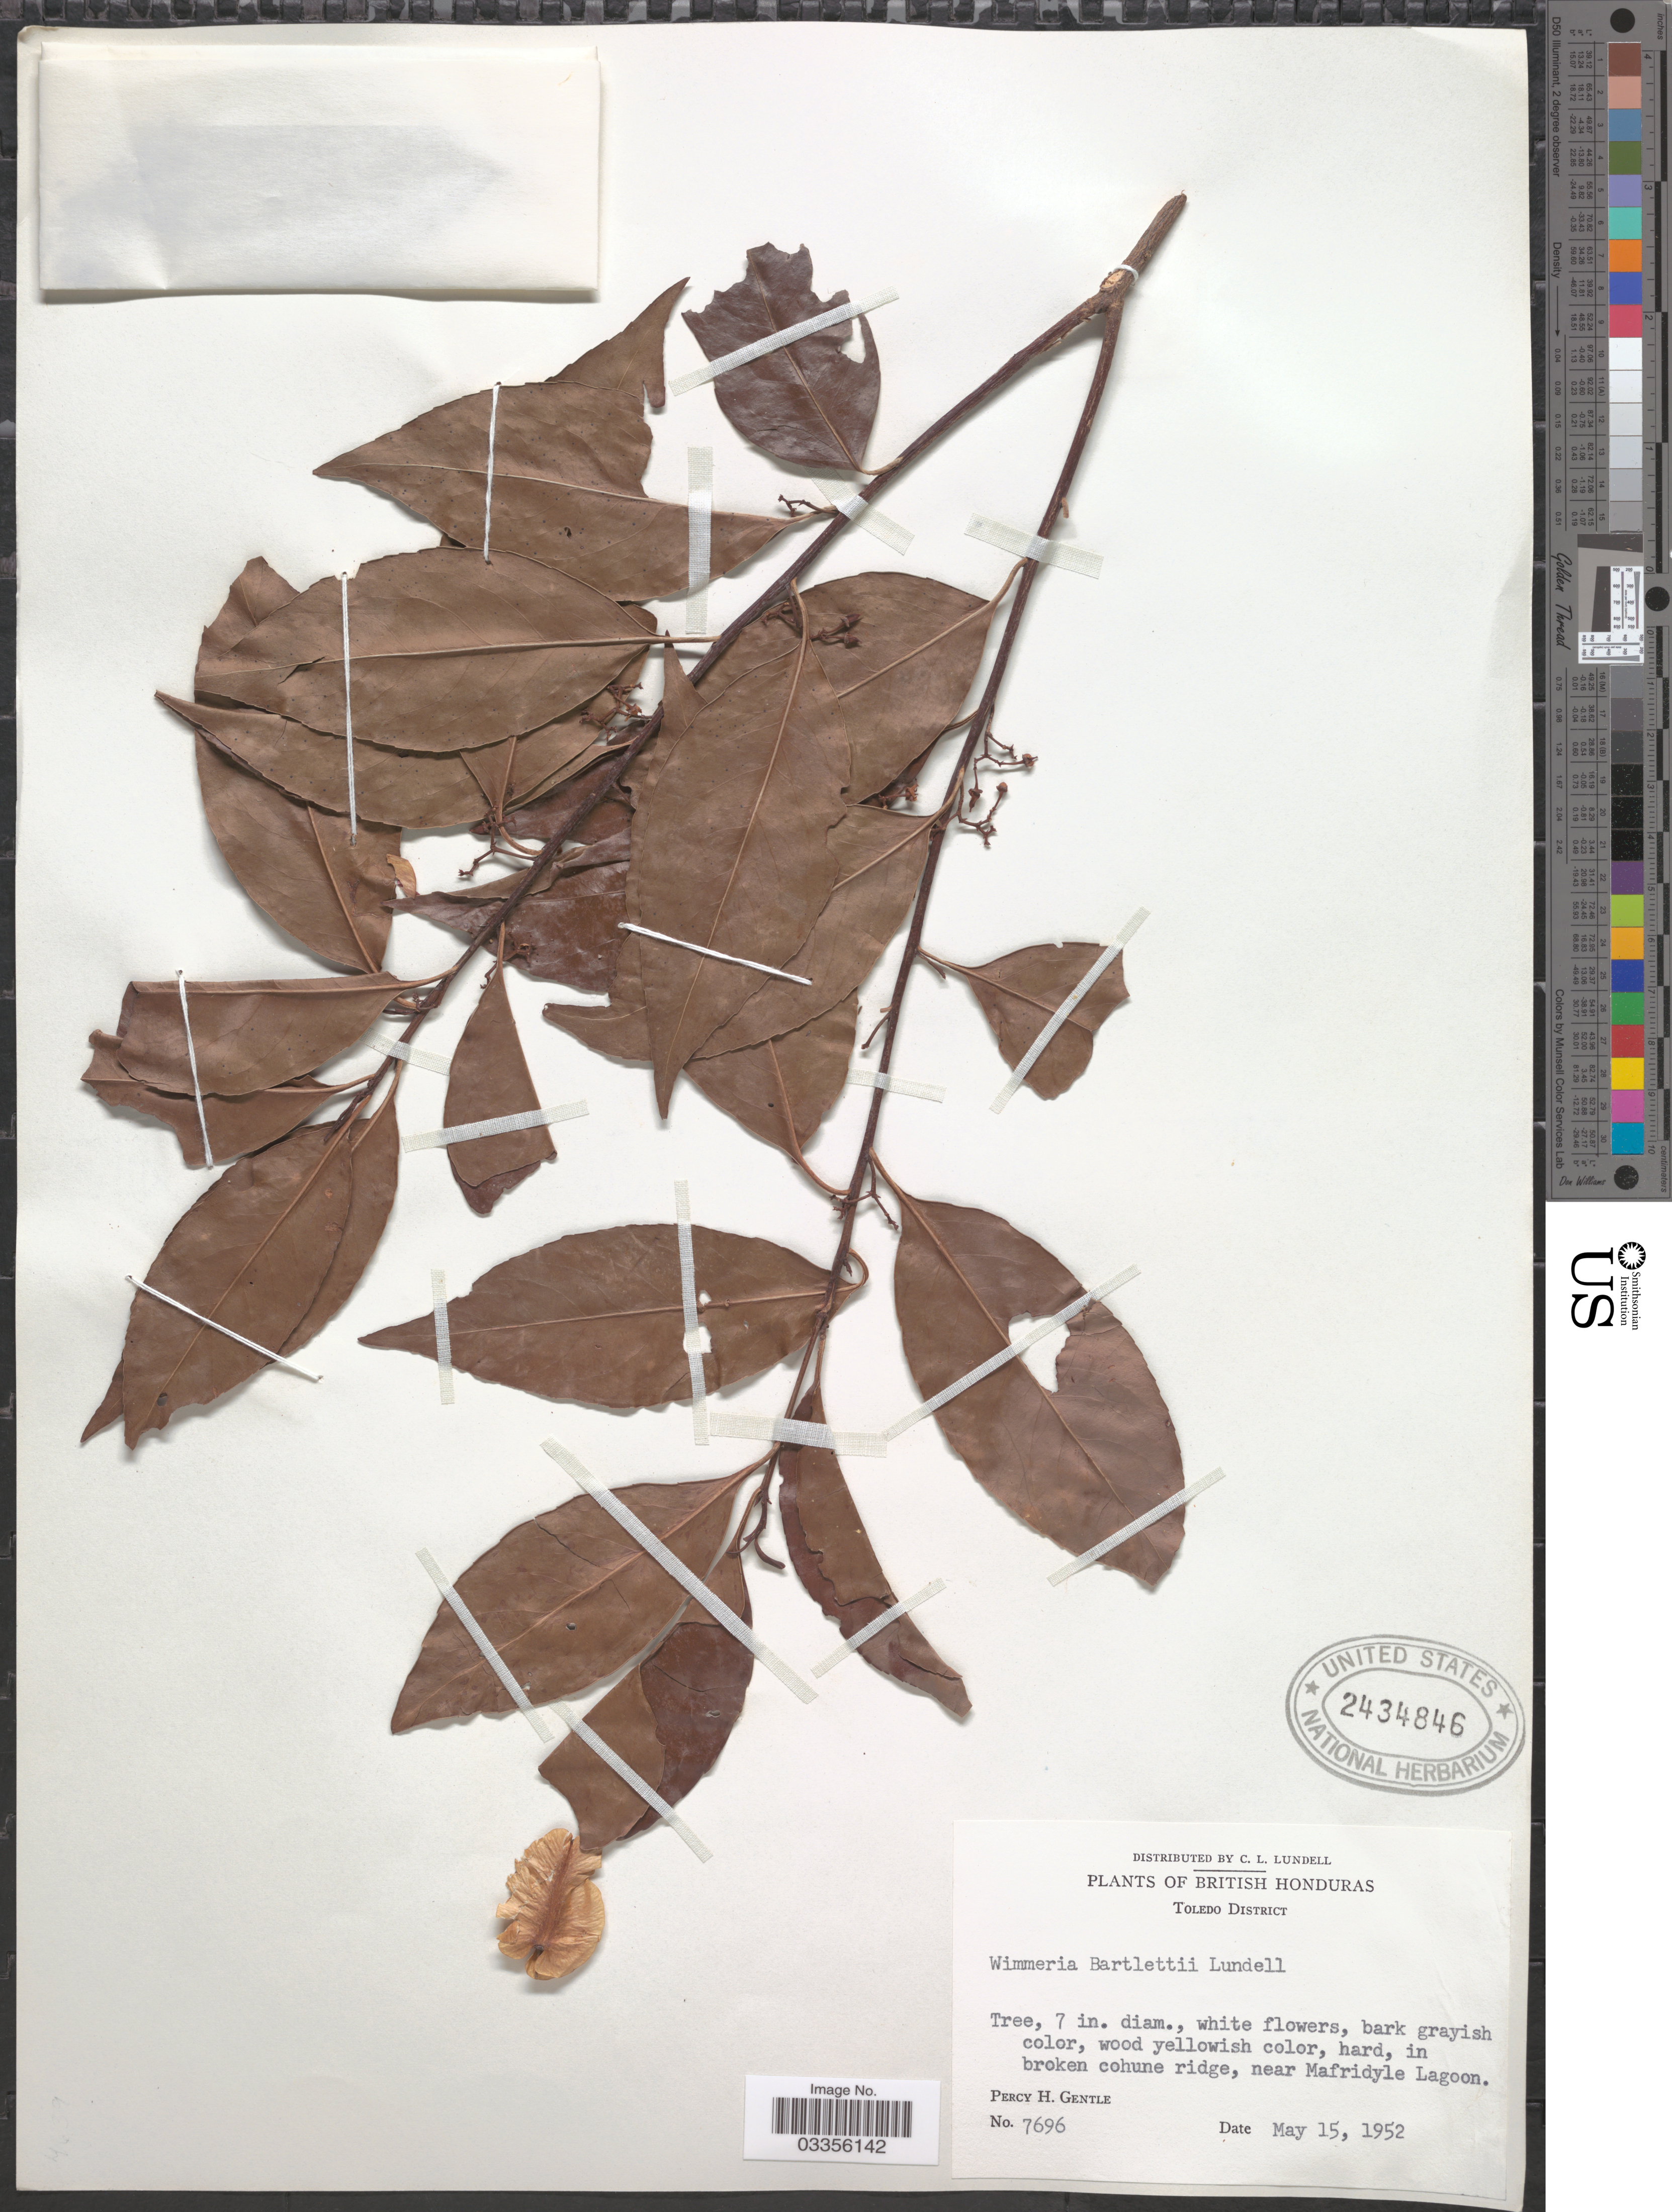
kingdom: Plantae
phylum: Tracheophyta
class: Magnoliopsida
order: Celastrales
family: Celastraceae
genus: Wimmeria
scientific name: Wimmeria bartlettii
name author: Lundell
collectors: P. H. Gentle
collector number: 7696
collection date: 1952-05-15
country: Belize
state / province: Toledo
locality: British Honduras. Toledo District. In broken cohune ridge, near Mafridyle Lagoon.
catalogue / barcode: US 2434846